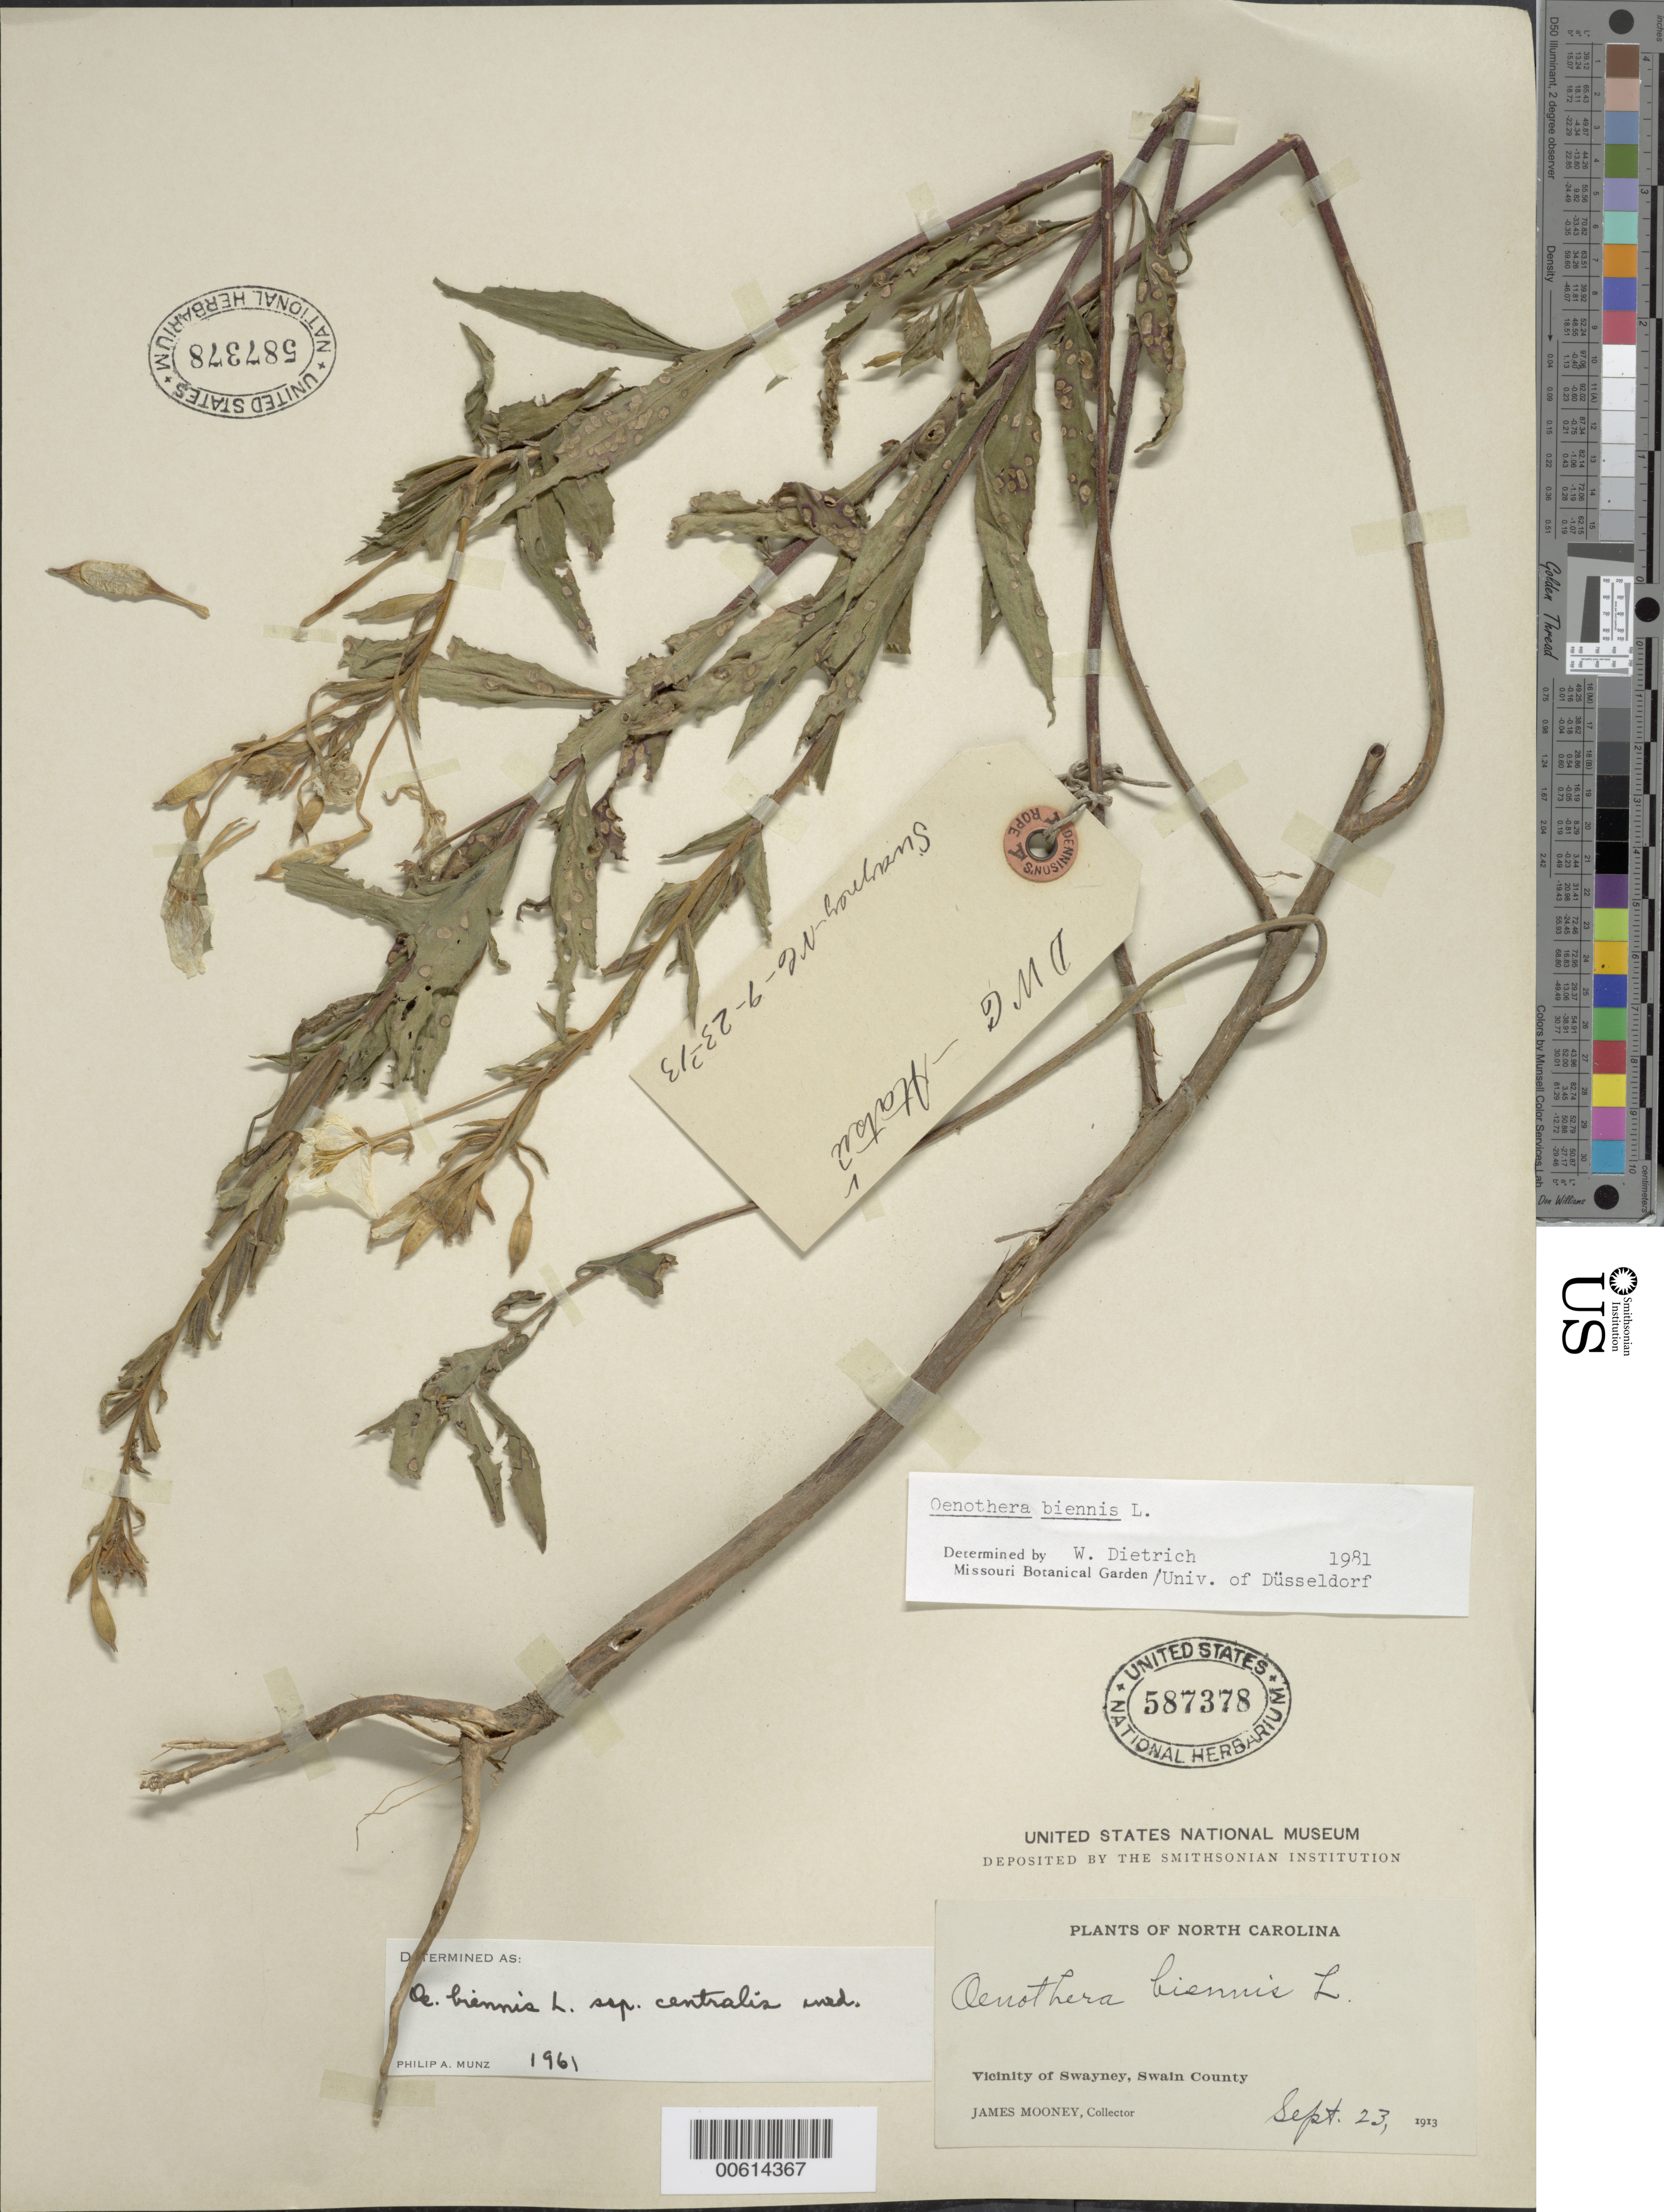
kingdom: Plantae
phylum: Tracheophyta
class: Magnoliopsida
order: Myrtales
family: Onagraceae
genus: Oenothera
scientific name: Oenothera biennis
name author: L.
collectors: J. Mooney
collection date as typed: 23 Sep 1913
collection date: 1913-09-23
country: United States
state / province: North Carolina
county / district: Swain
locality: Swayney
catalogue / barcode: US 587378